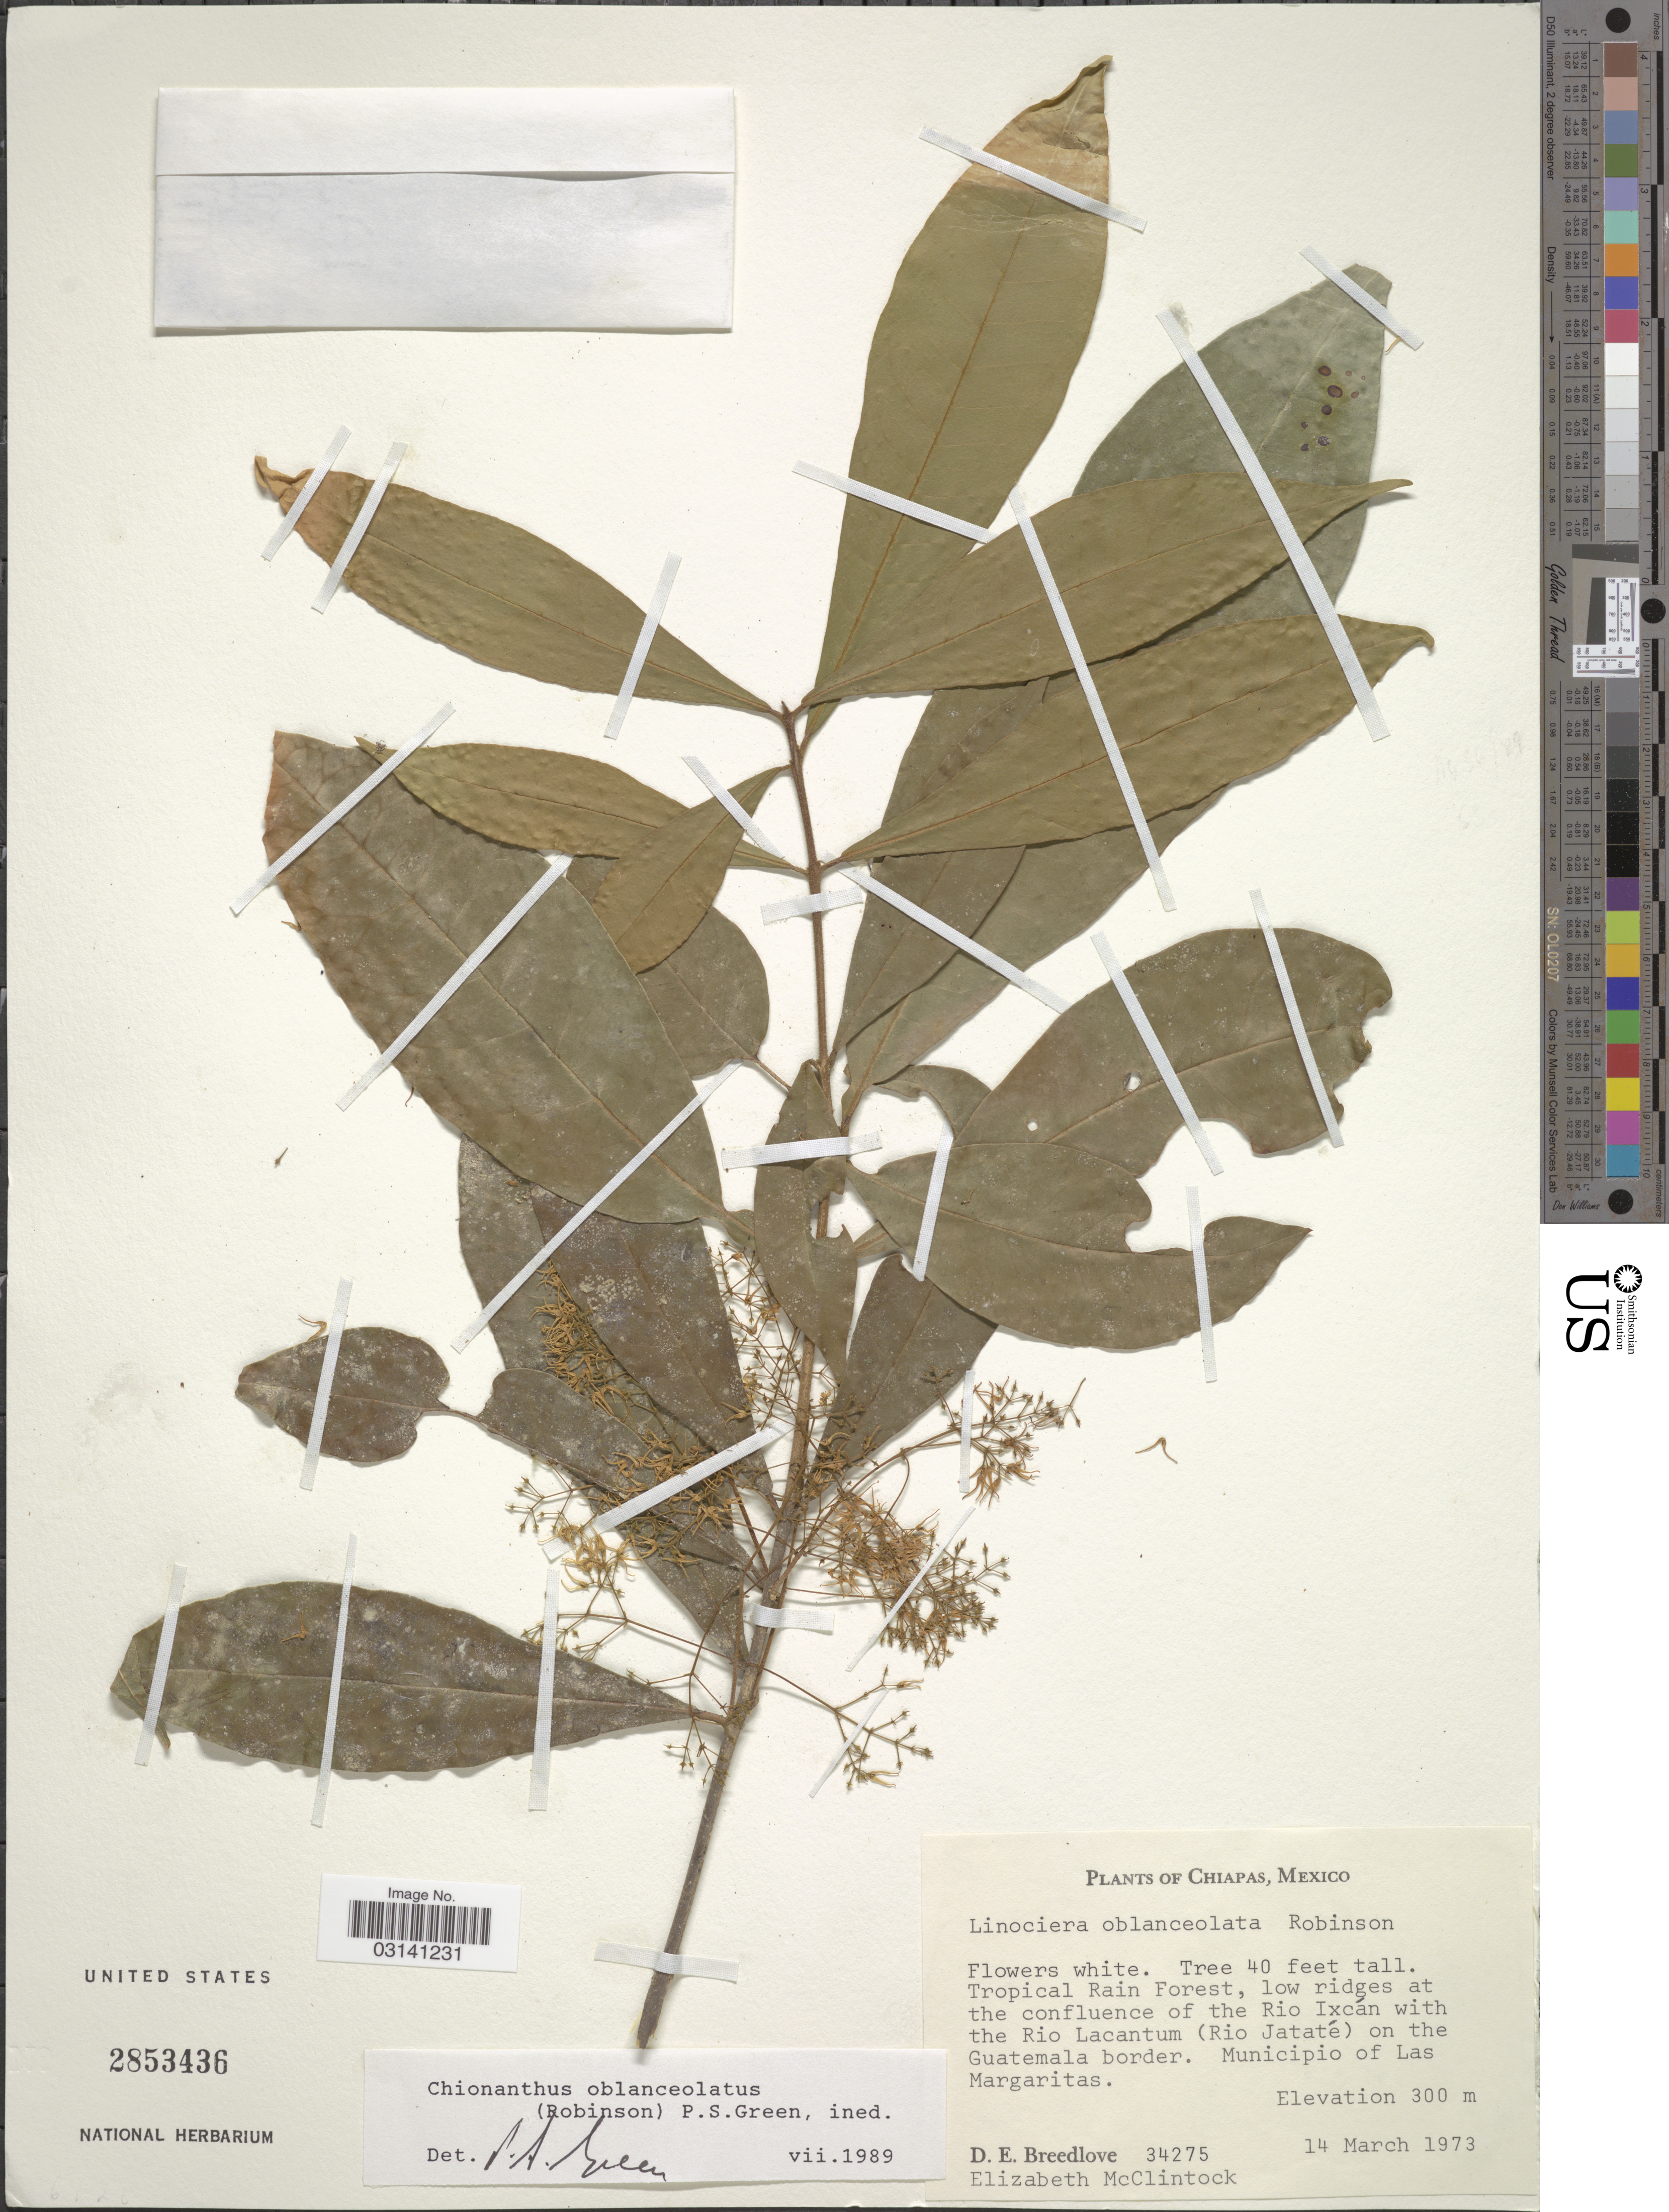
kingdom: Plantae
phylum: Tracheophyta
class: Magnoliopsida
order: Lamiales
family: Oleaceae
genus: Chionanthus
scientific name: Chionanthus oblanceolatus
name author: (B.L. Rob.) P.S. Green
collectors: D. E. Breedlove & E. McClintock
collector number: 34275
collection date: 1973-03-14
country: Mexico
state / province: Chiapas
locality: Tropical Rain Forest, low ridges at the confluence of the Rio Ixcán with the Rio Lacantum (Rio Jataté) on the Guatemala border. Municipio of Las Margaritas.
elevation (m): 300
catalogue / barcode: US 2853436